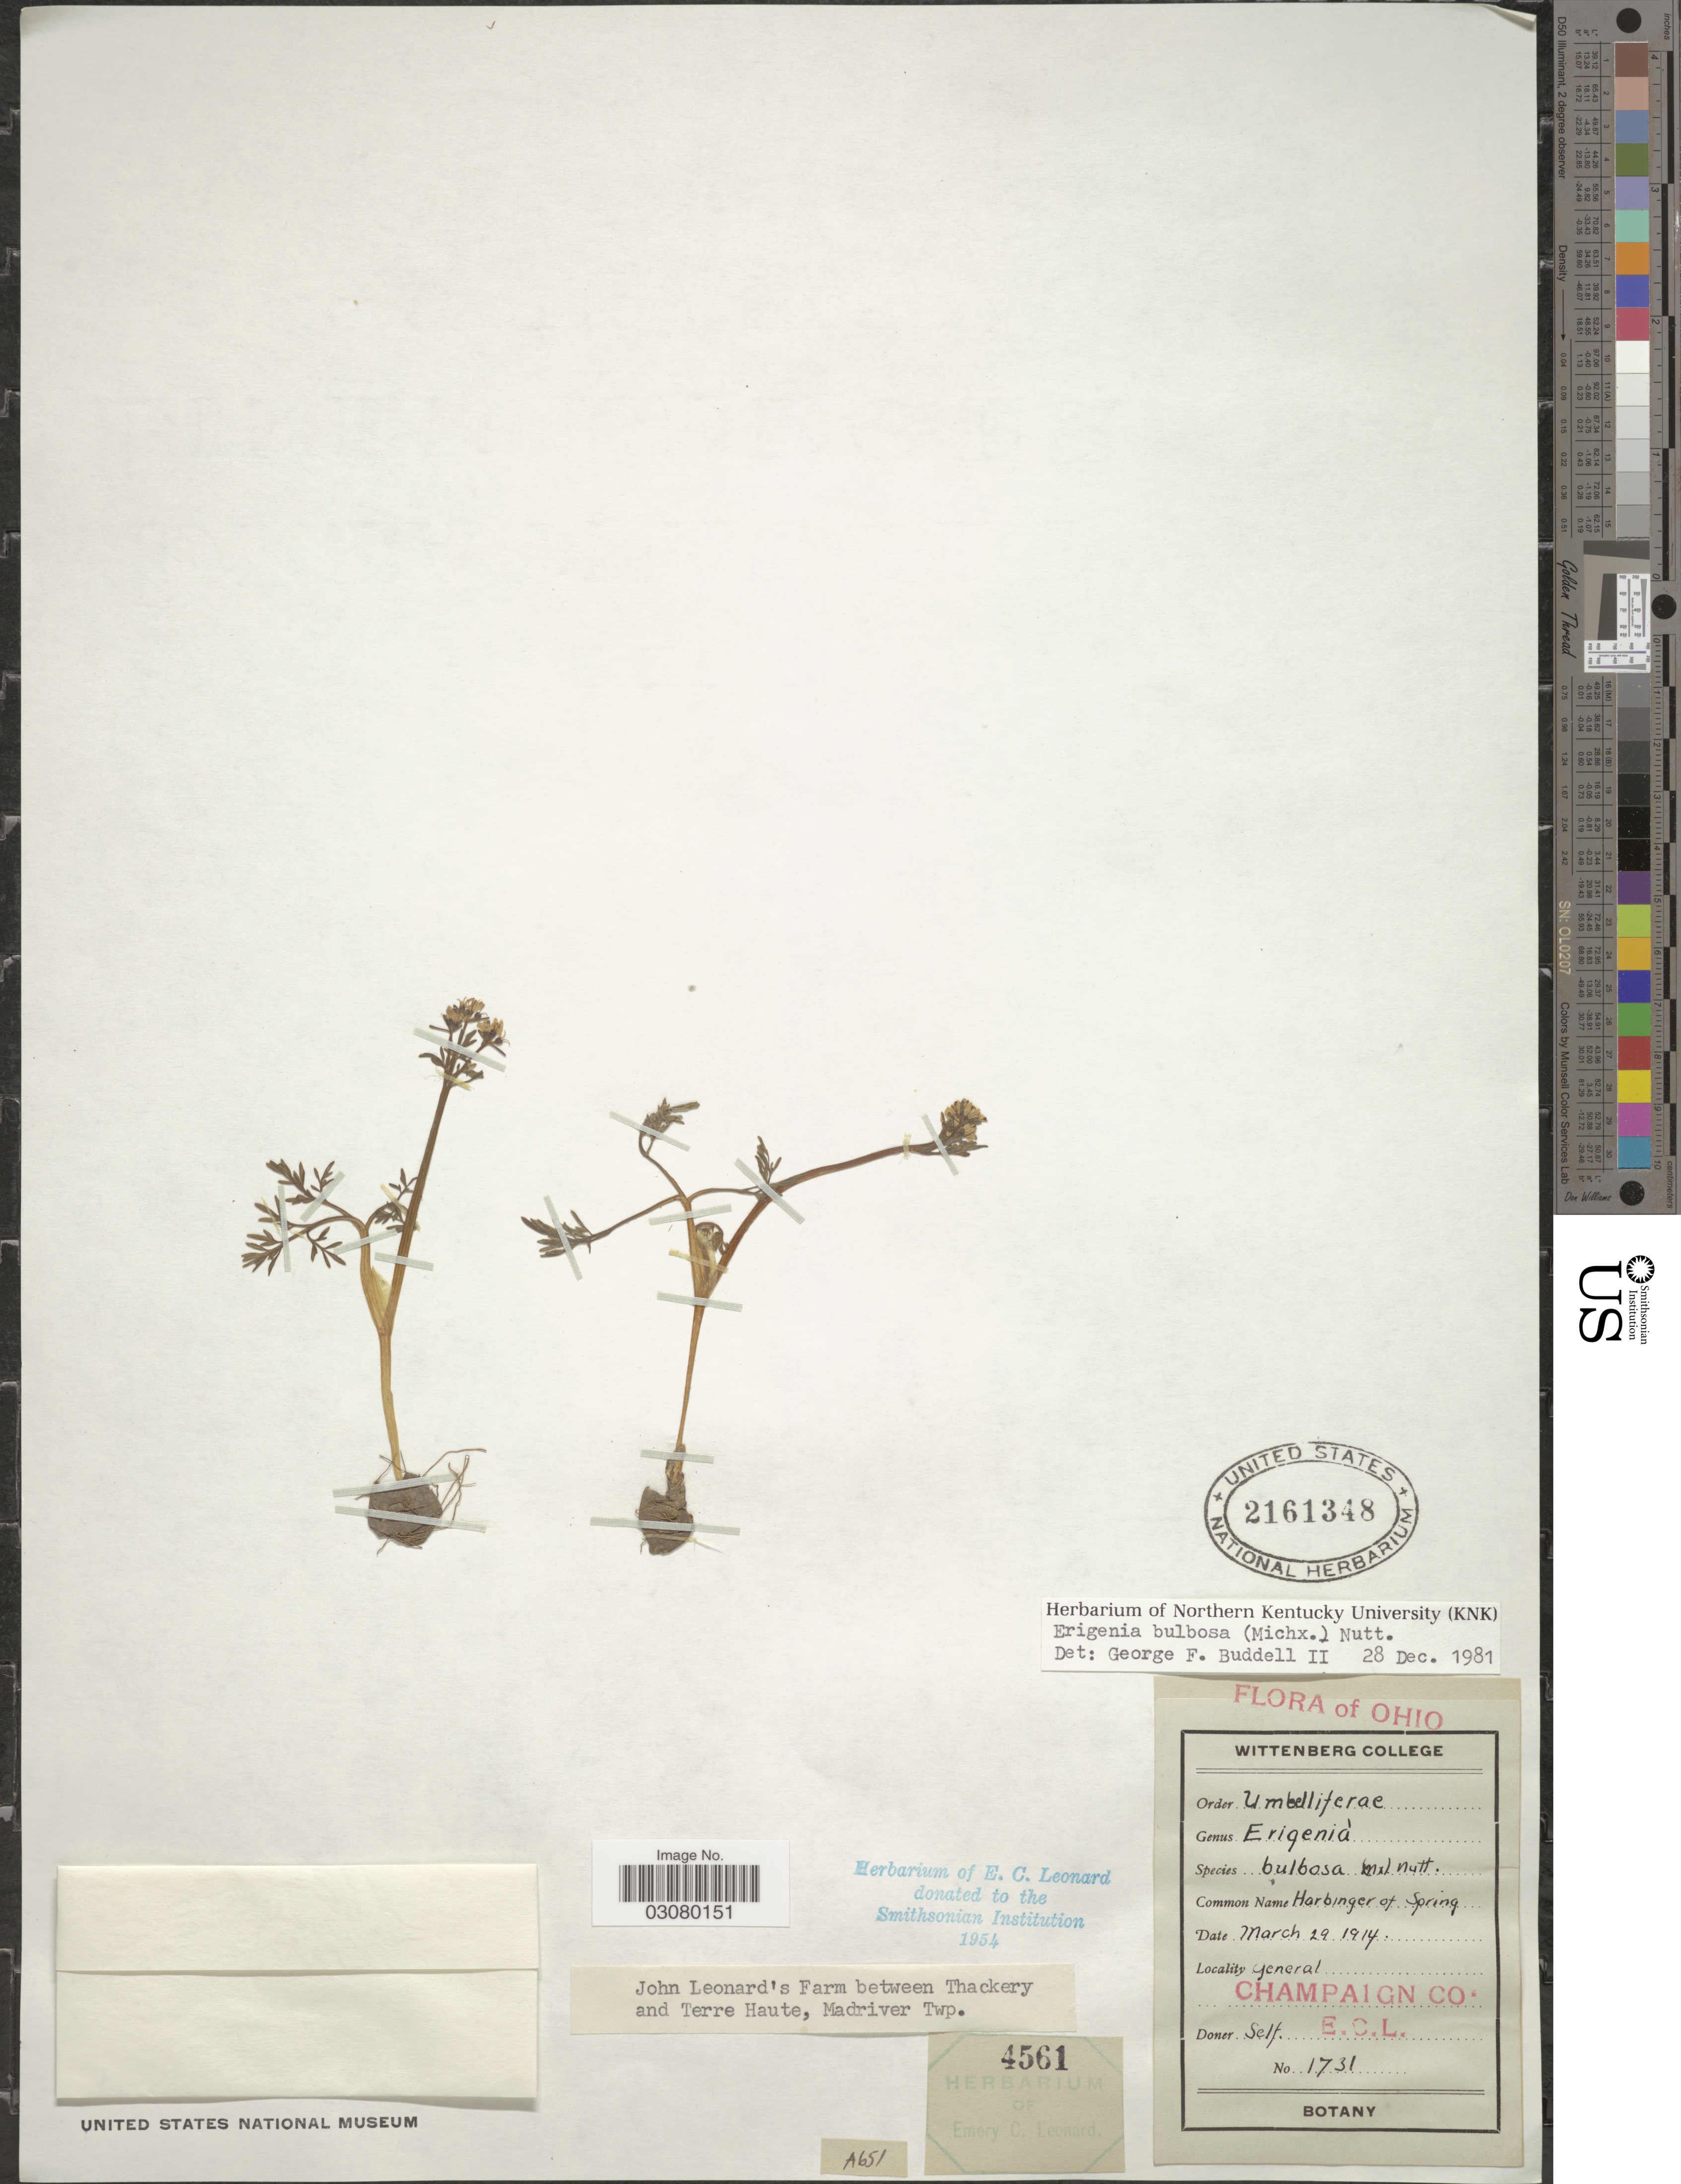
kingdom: Plantae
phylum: Tracheophyta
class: Magnoliopsida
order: Apiales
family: Apiaceae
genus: Erigenia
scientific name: Erigenia bulbosa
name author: (Michx.) Nutt.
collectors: E. C. Leonard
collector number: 1731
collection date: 1914-03-29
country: United States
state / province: Ohio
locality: General. Champaign Co. John Leonard's Farm between Thackery and Terre Haute, Madriver Twp.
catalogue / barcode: US 2161348